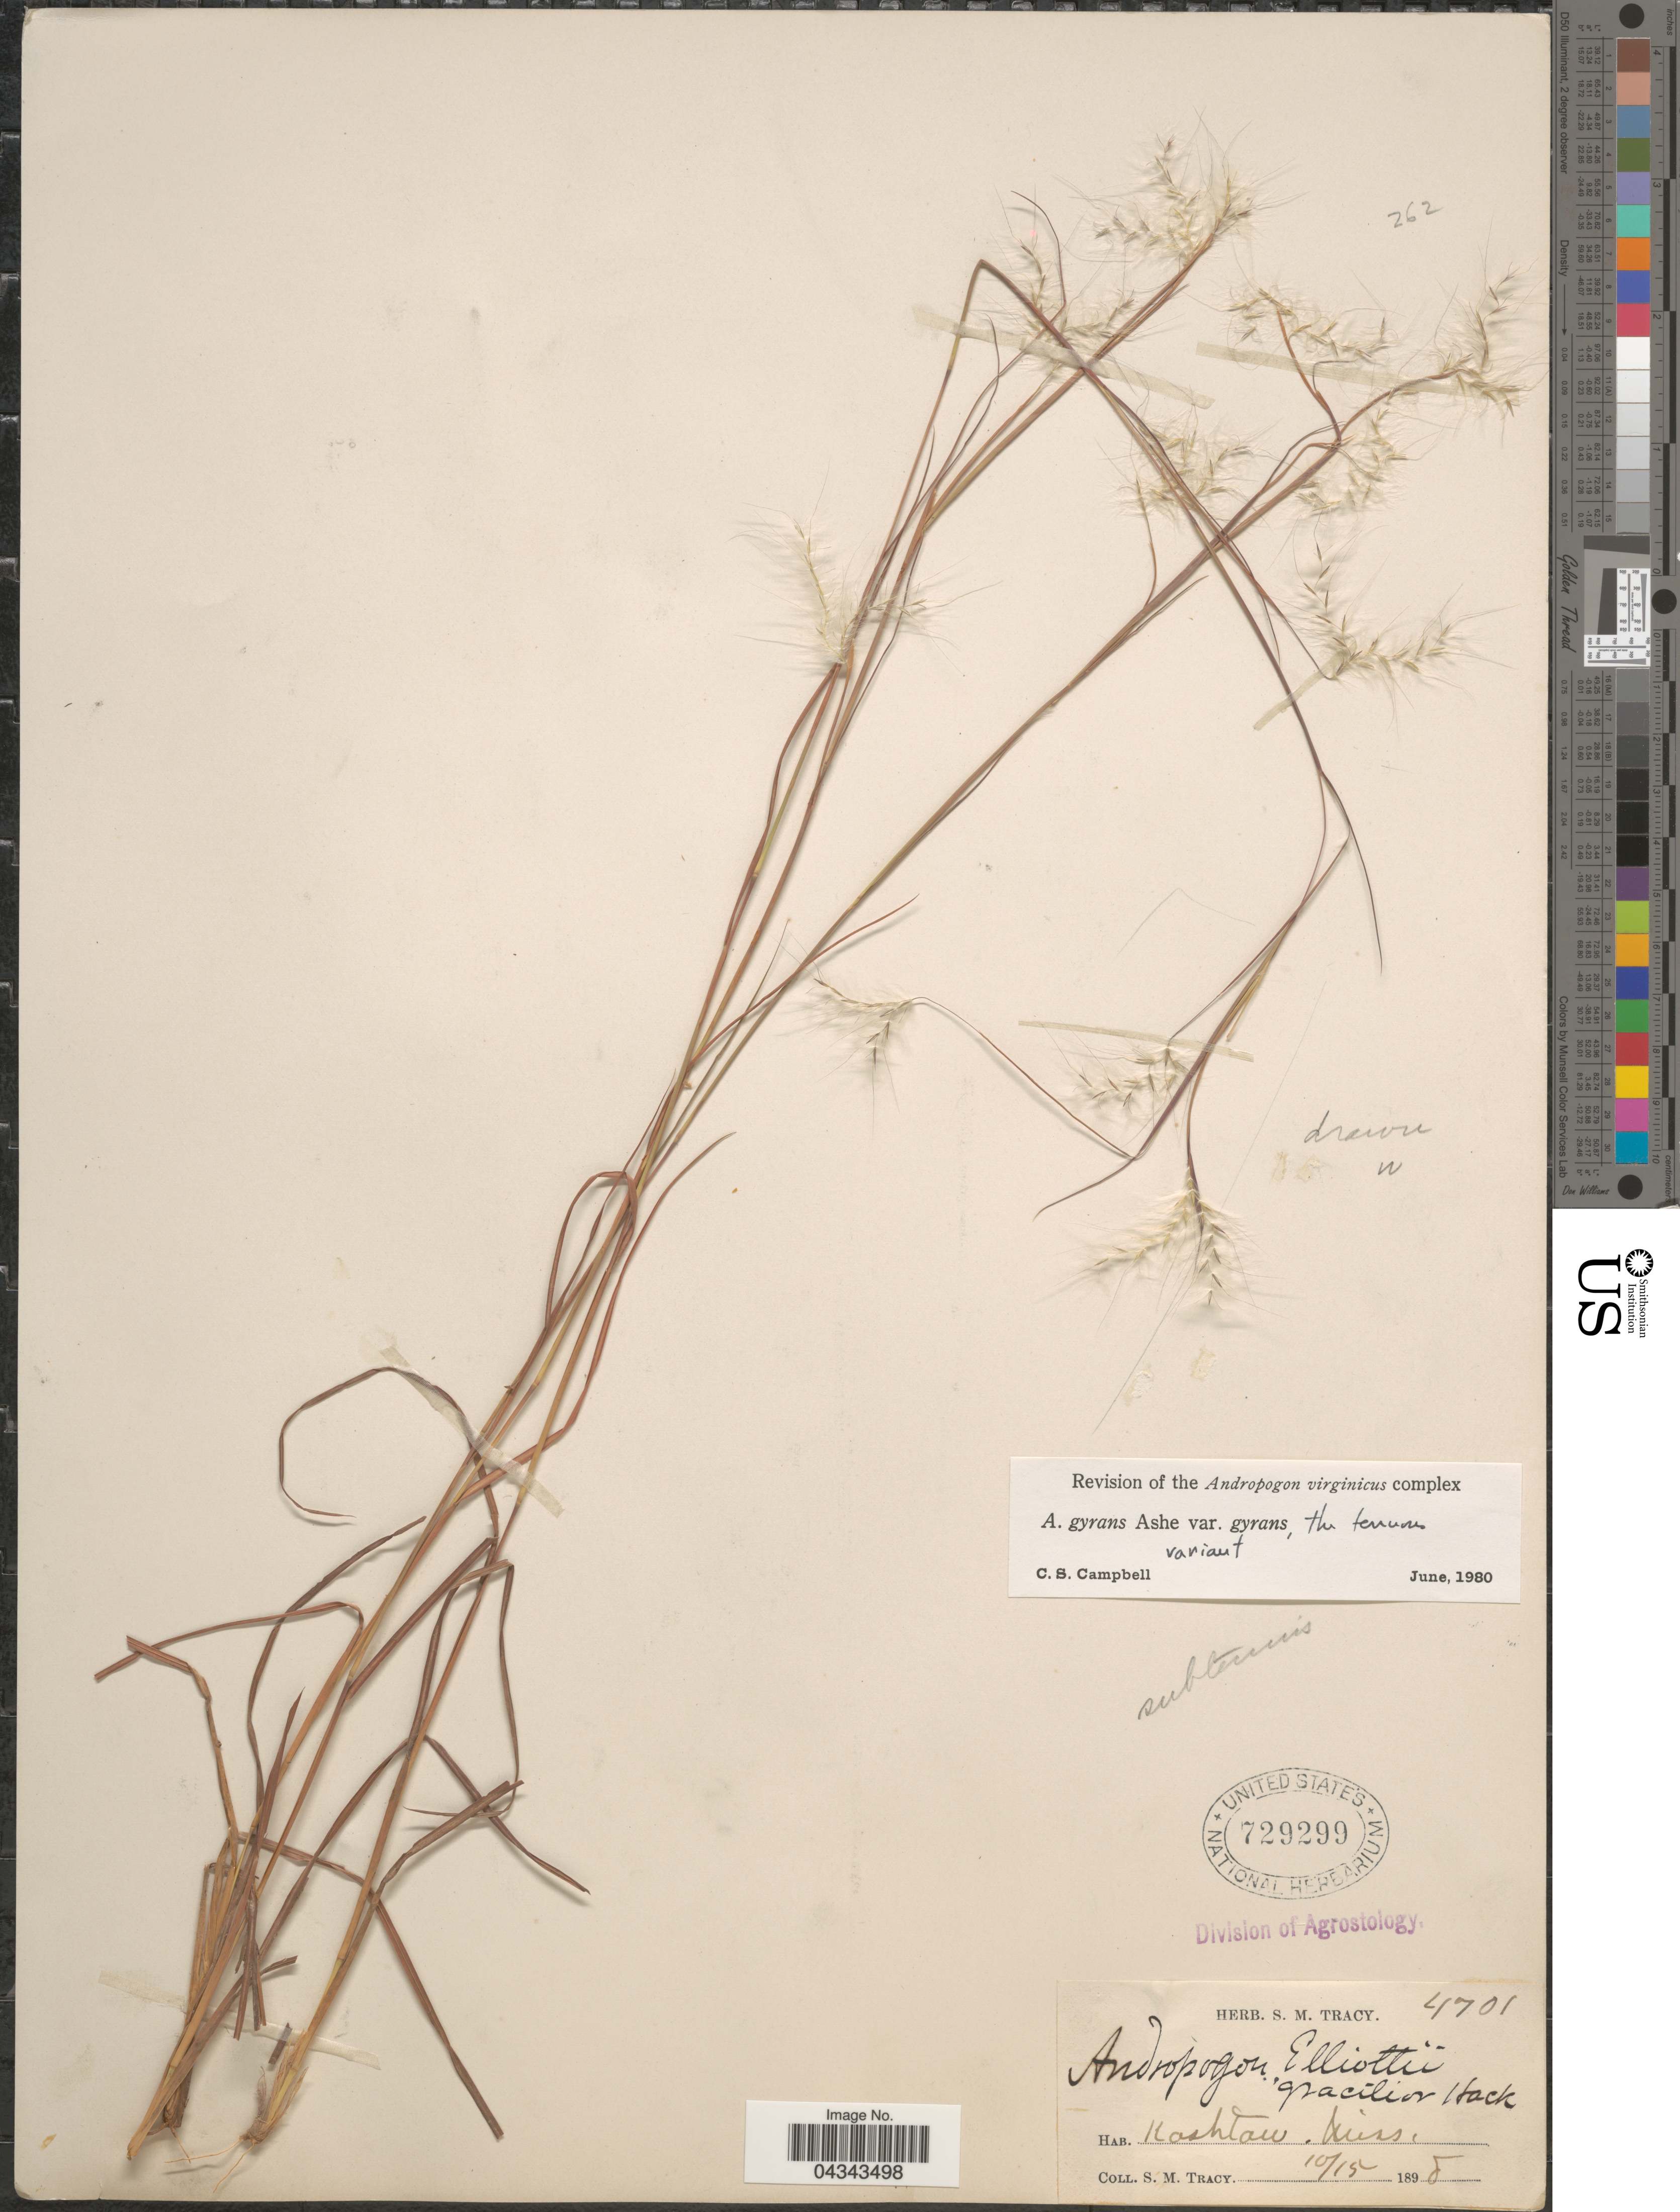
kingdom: Plantae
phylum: Tracheophyta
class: Liliopsida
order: Poales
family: Poaceae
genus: Andropogon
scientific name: Andropogon gyrans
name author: Ashe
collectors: S. M. Tracy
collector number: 4701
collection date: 1898-10-15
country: United States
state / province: Mississippi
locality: Kashtaw.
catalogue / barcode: US 729299